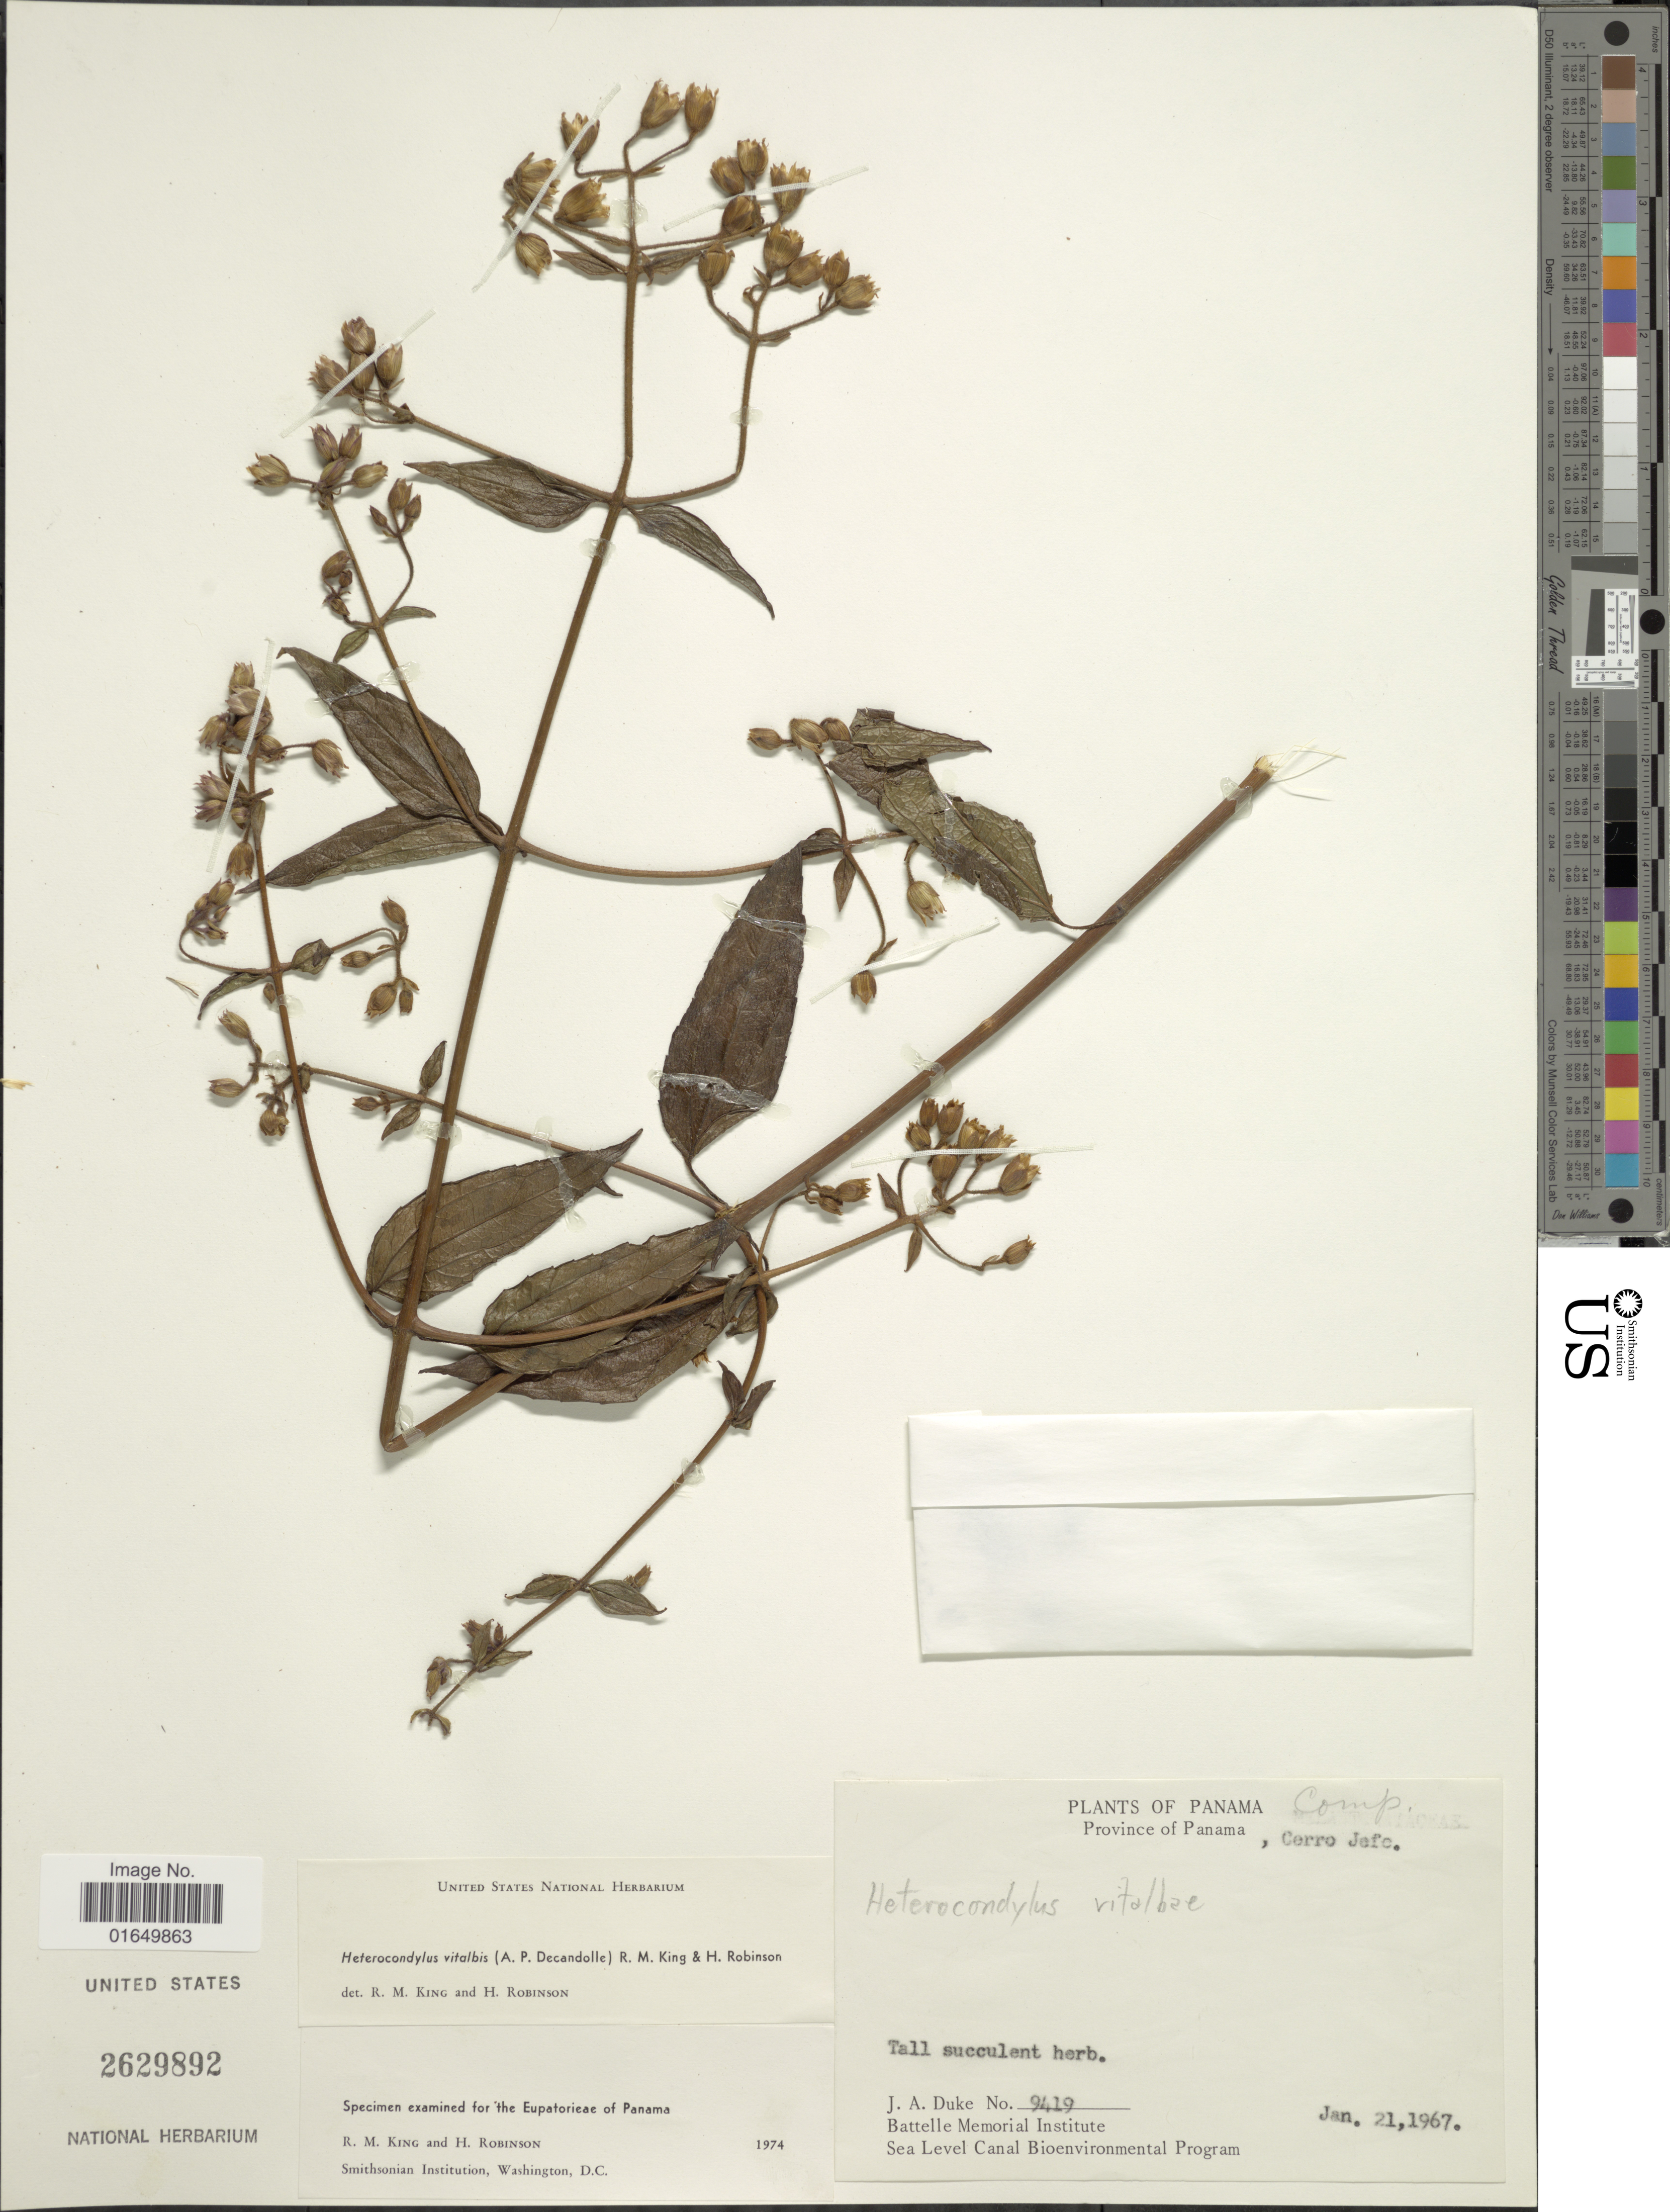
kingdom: Plantae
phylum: Tracheophyta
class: Magnoliopsida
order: Asterales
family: Asteraceae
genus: Heterocondylus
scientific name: Heterocondylus vitalbae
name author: (DC.) R.M. King & H. Rob.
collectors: J. A. Duke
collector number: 9419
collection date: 1967-01-21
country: Panama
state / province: Panamá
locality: Cerro Jefe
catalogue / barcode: US 2629892